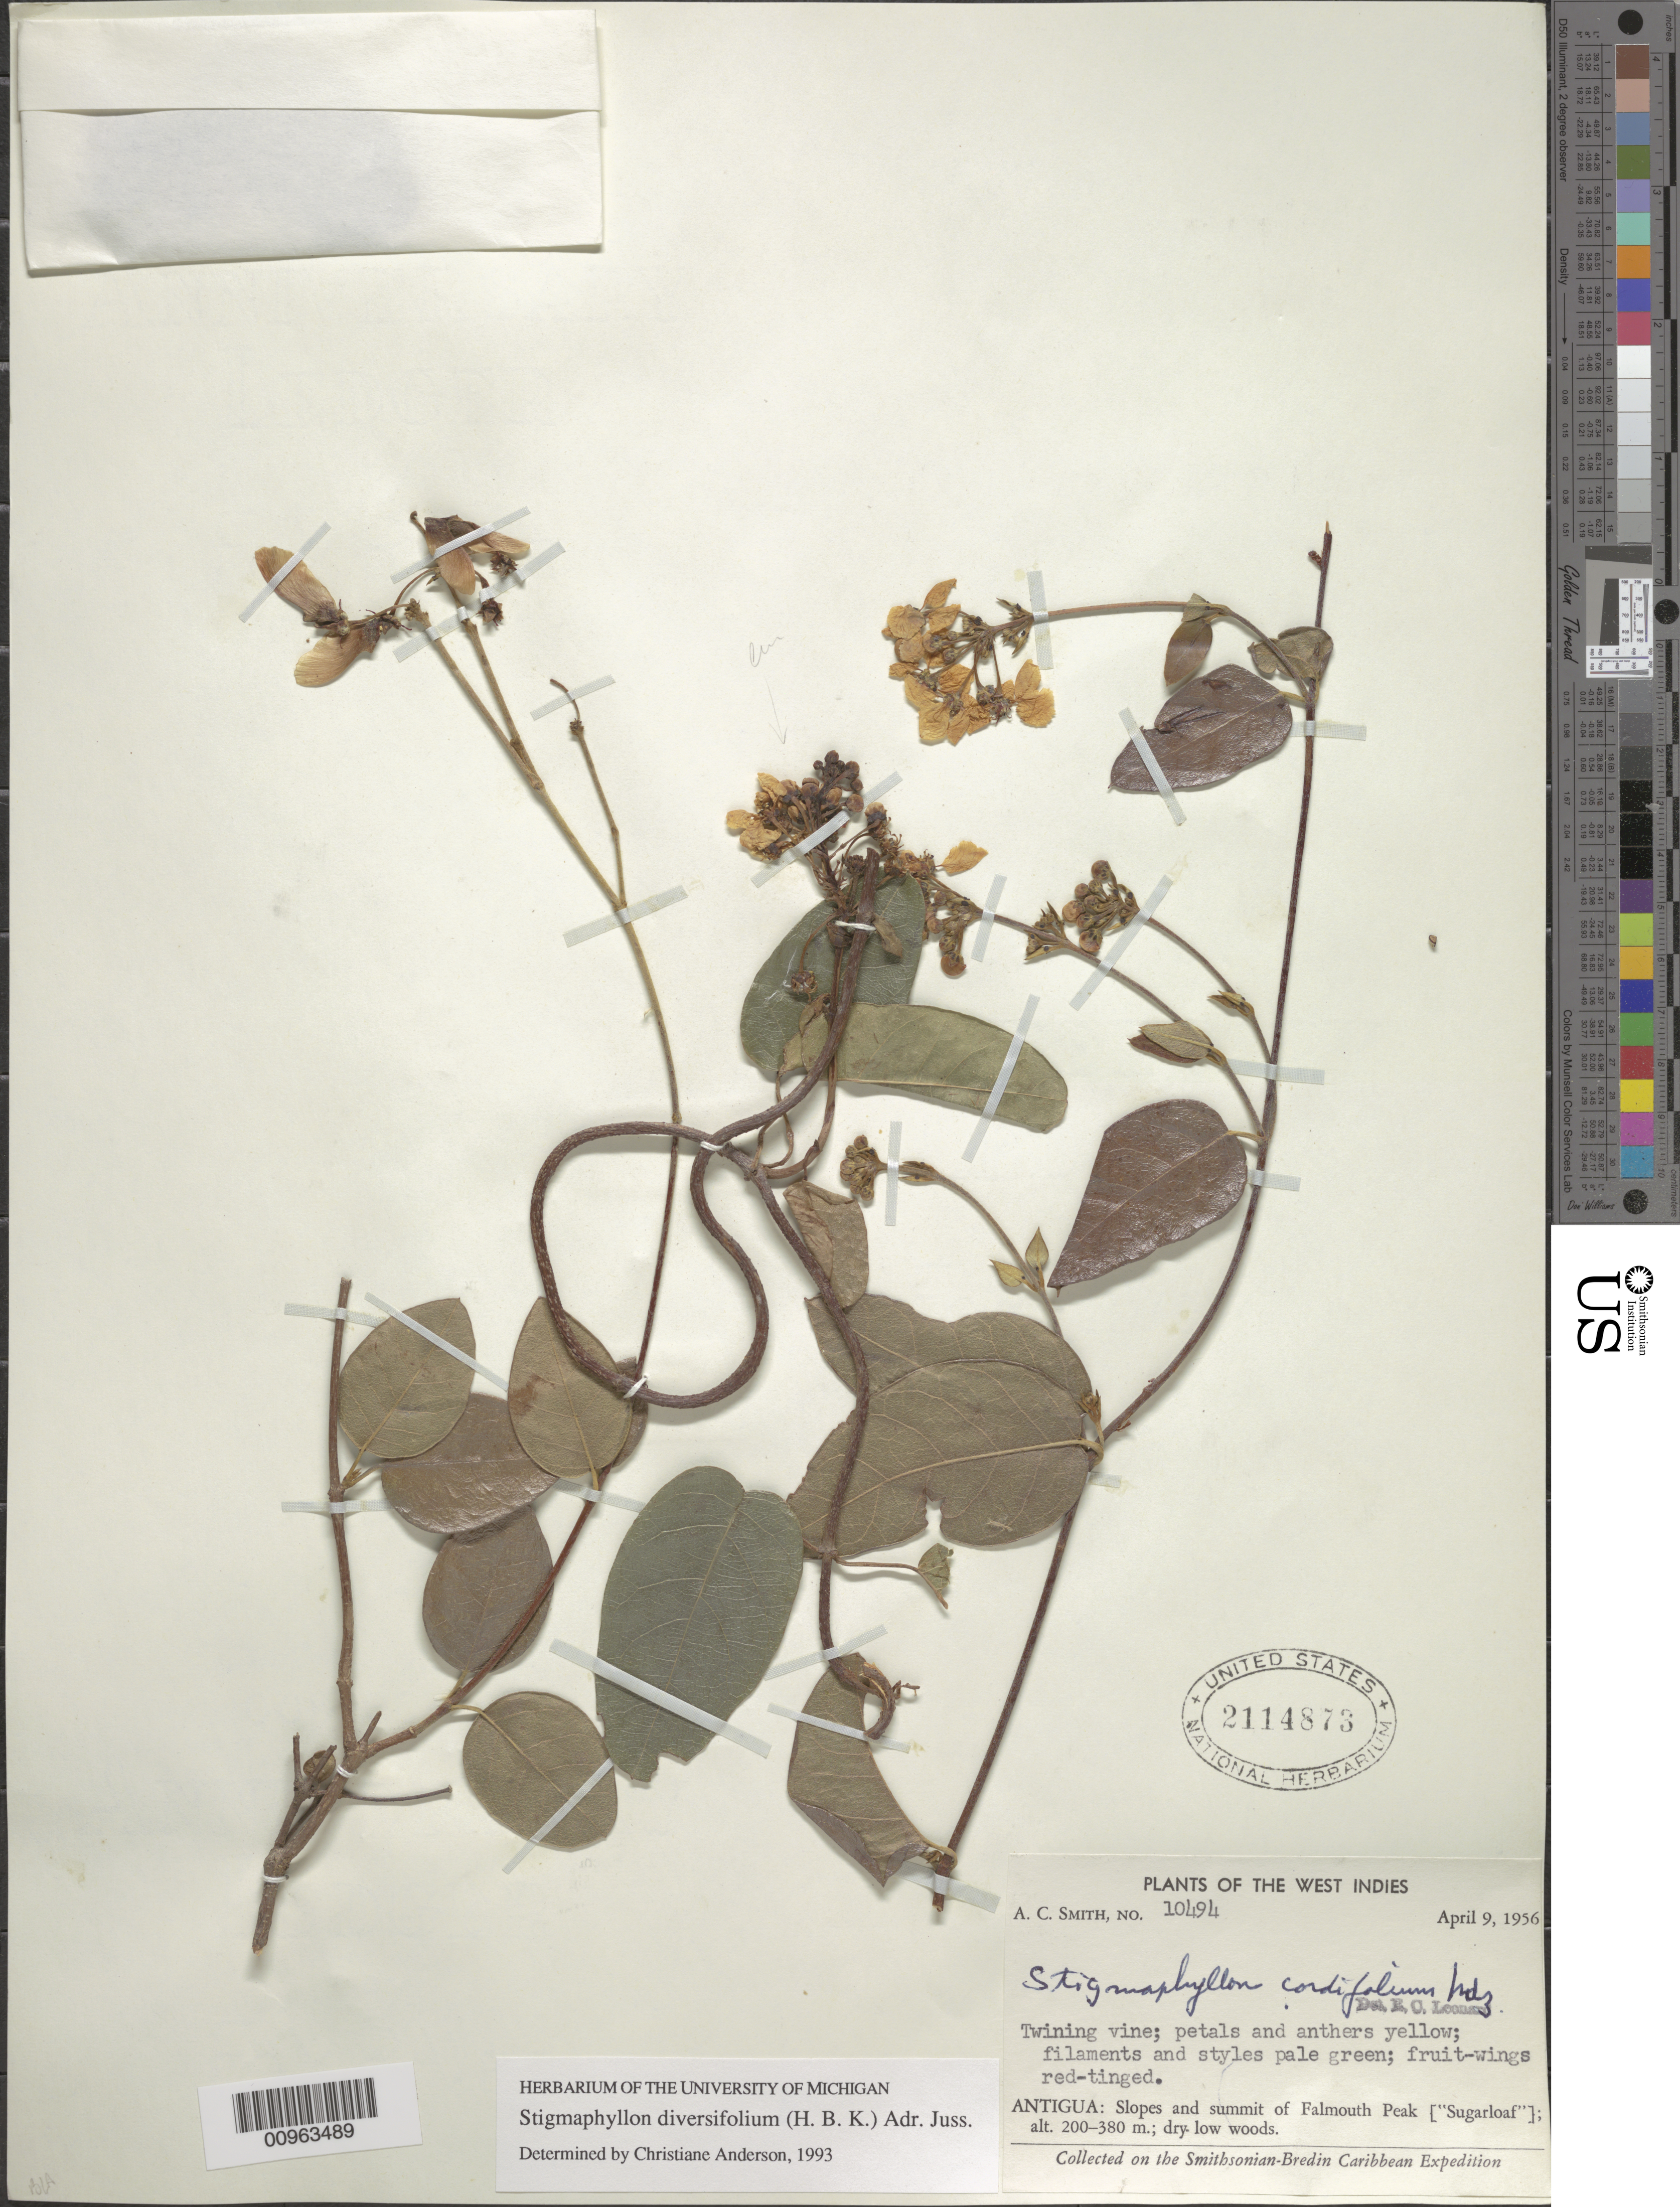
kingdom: Plantae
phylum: Tracheophyta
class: Magnoliopsida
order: Malpighiales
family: Malpighiaceae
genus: Stigmaphyllon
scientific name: Stigmaphyllon diversifolium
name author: (Kunth) A. Juss.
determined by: Anderson, C.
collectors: A. C. Smith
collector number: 10494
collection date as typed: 09 Apr 1956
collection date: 1956-04-09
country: Antigua and Barbuda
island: Antigua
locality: Falmouth Peak "Sugarloaf"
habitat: Dry low woods on slopes and summit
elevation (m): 200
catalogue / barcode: US 2114873